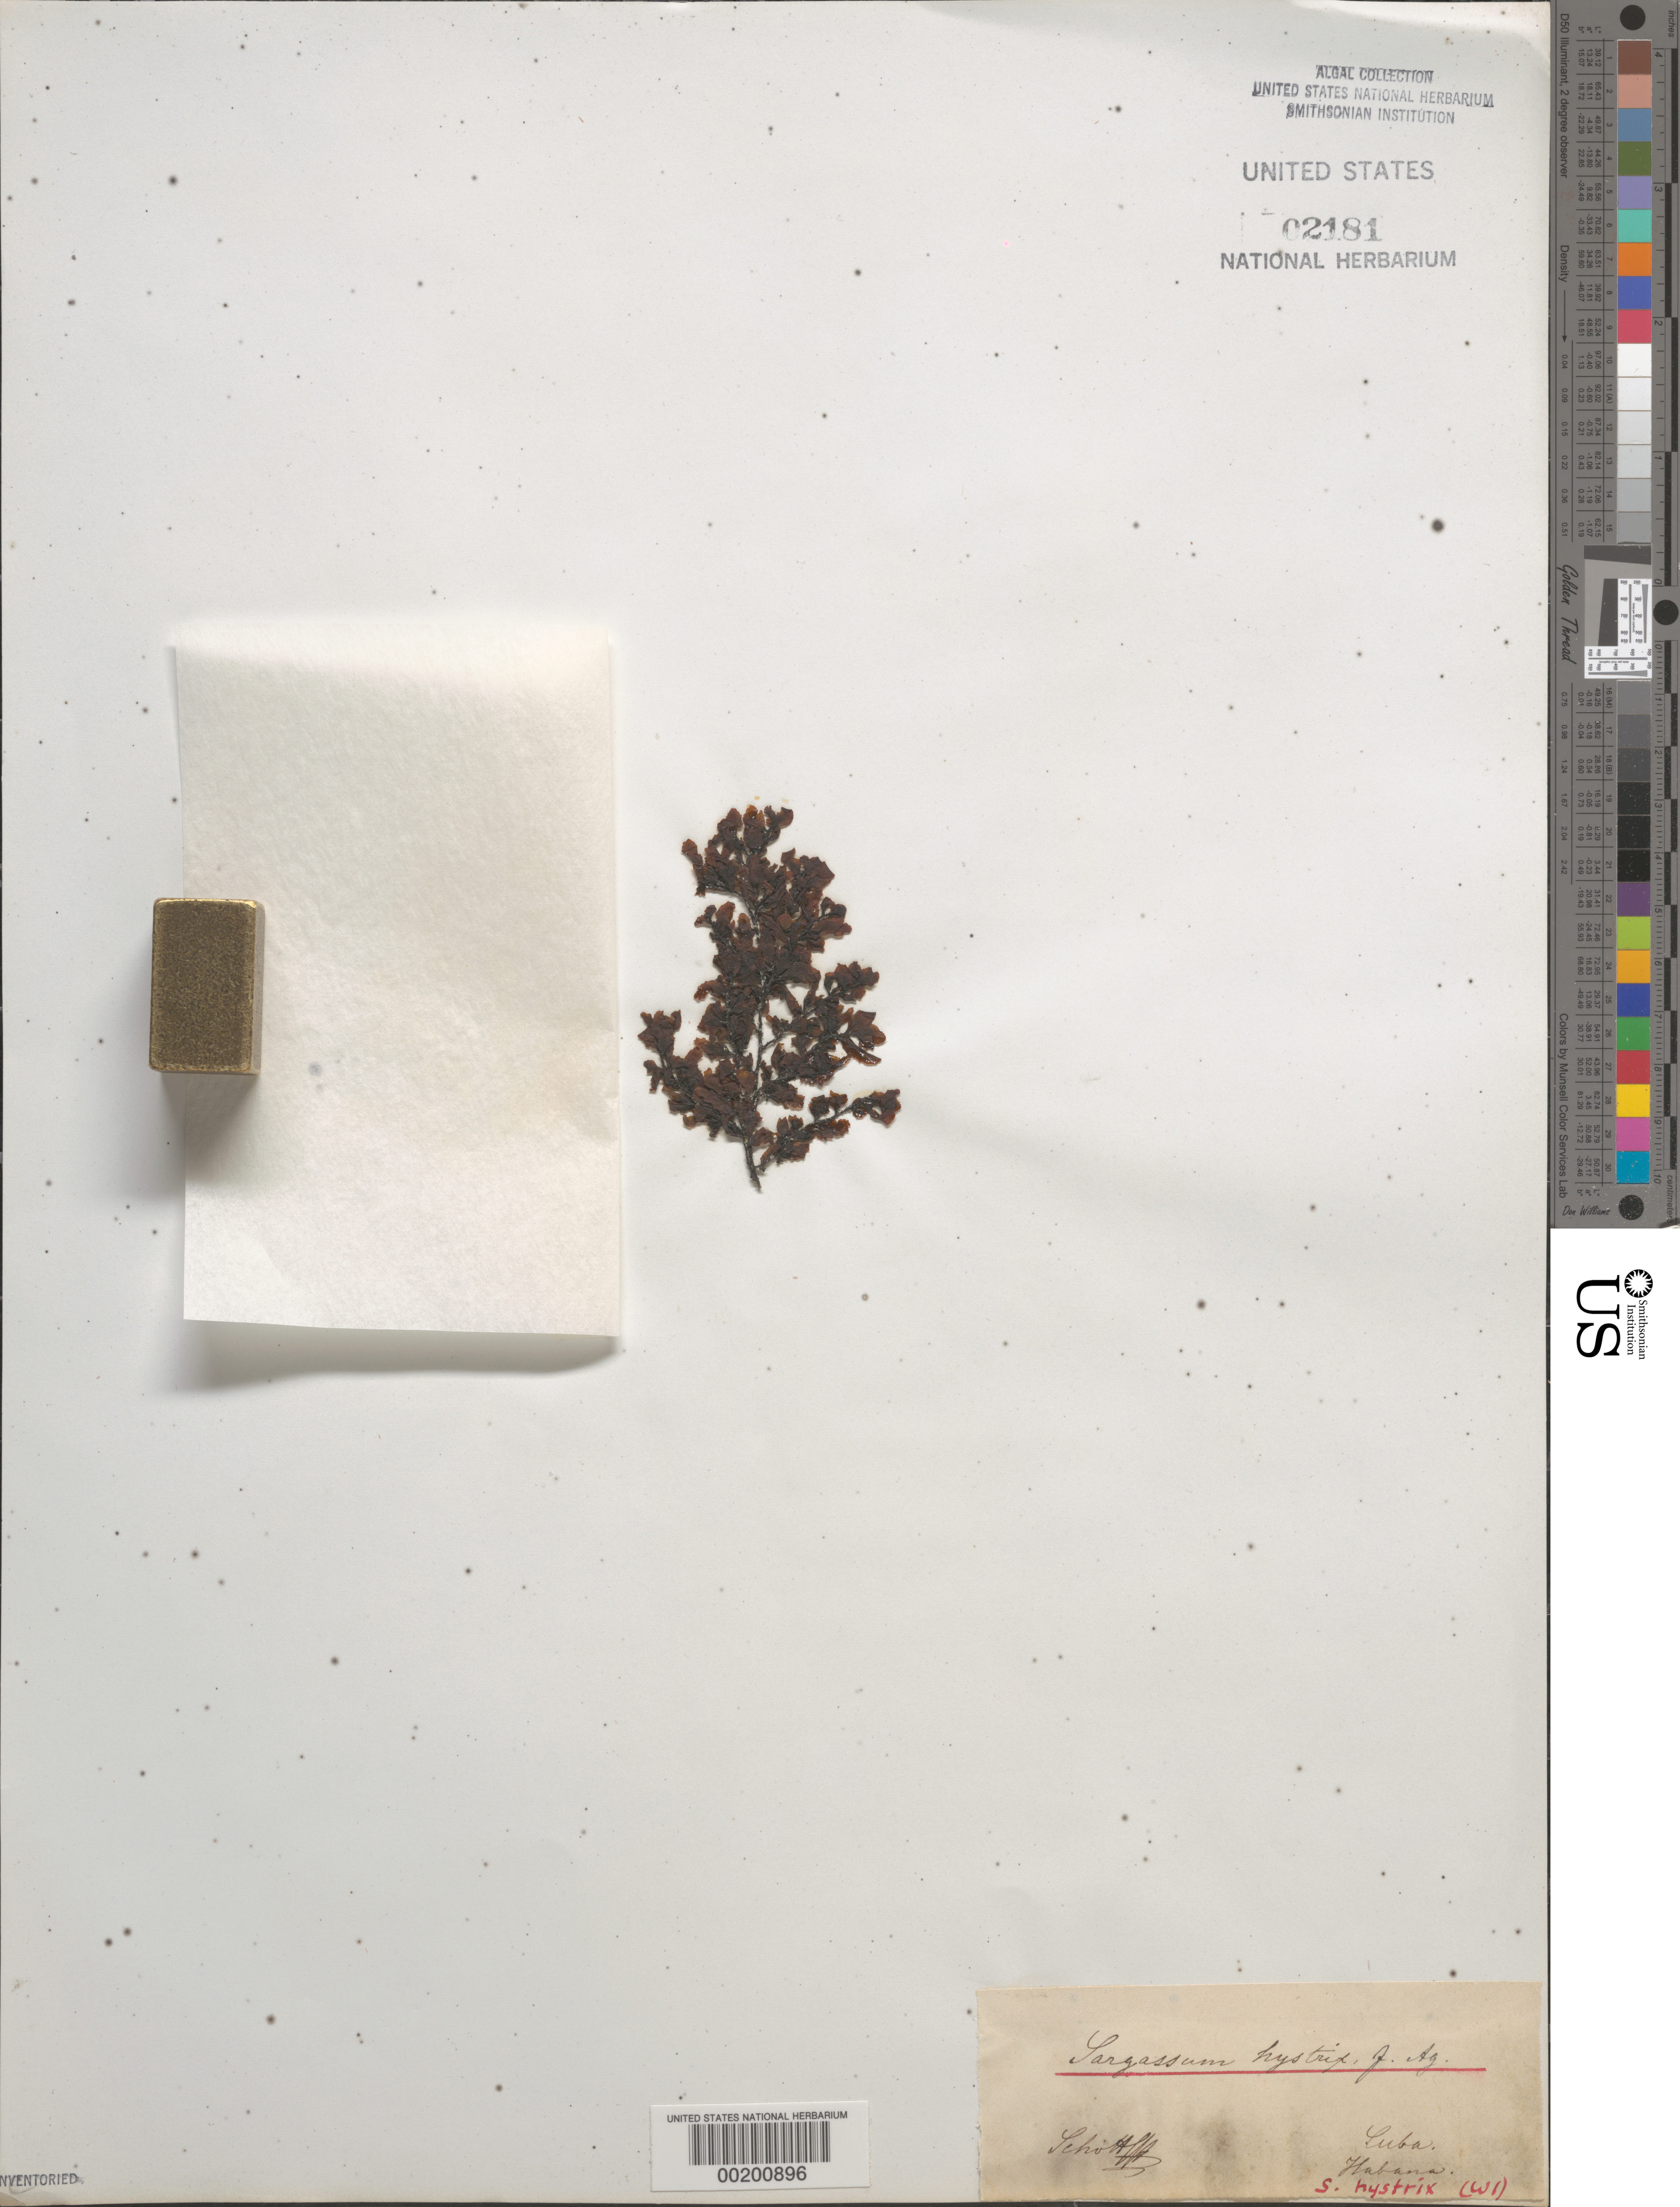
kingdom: Chromista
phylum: Ochrophyta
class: Phaeophyceae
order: Fucales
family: Sargassaceae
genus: Sargassum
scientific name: Sargassum hystrix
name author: J. Agardh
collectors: A. C. V. Schott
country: Cuba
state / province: La Habana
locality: Havana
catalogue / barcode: US 2181